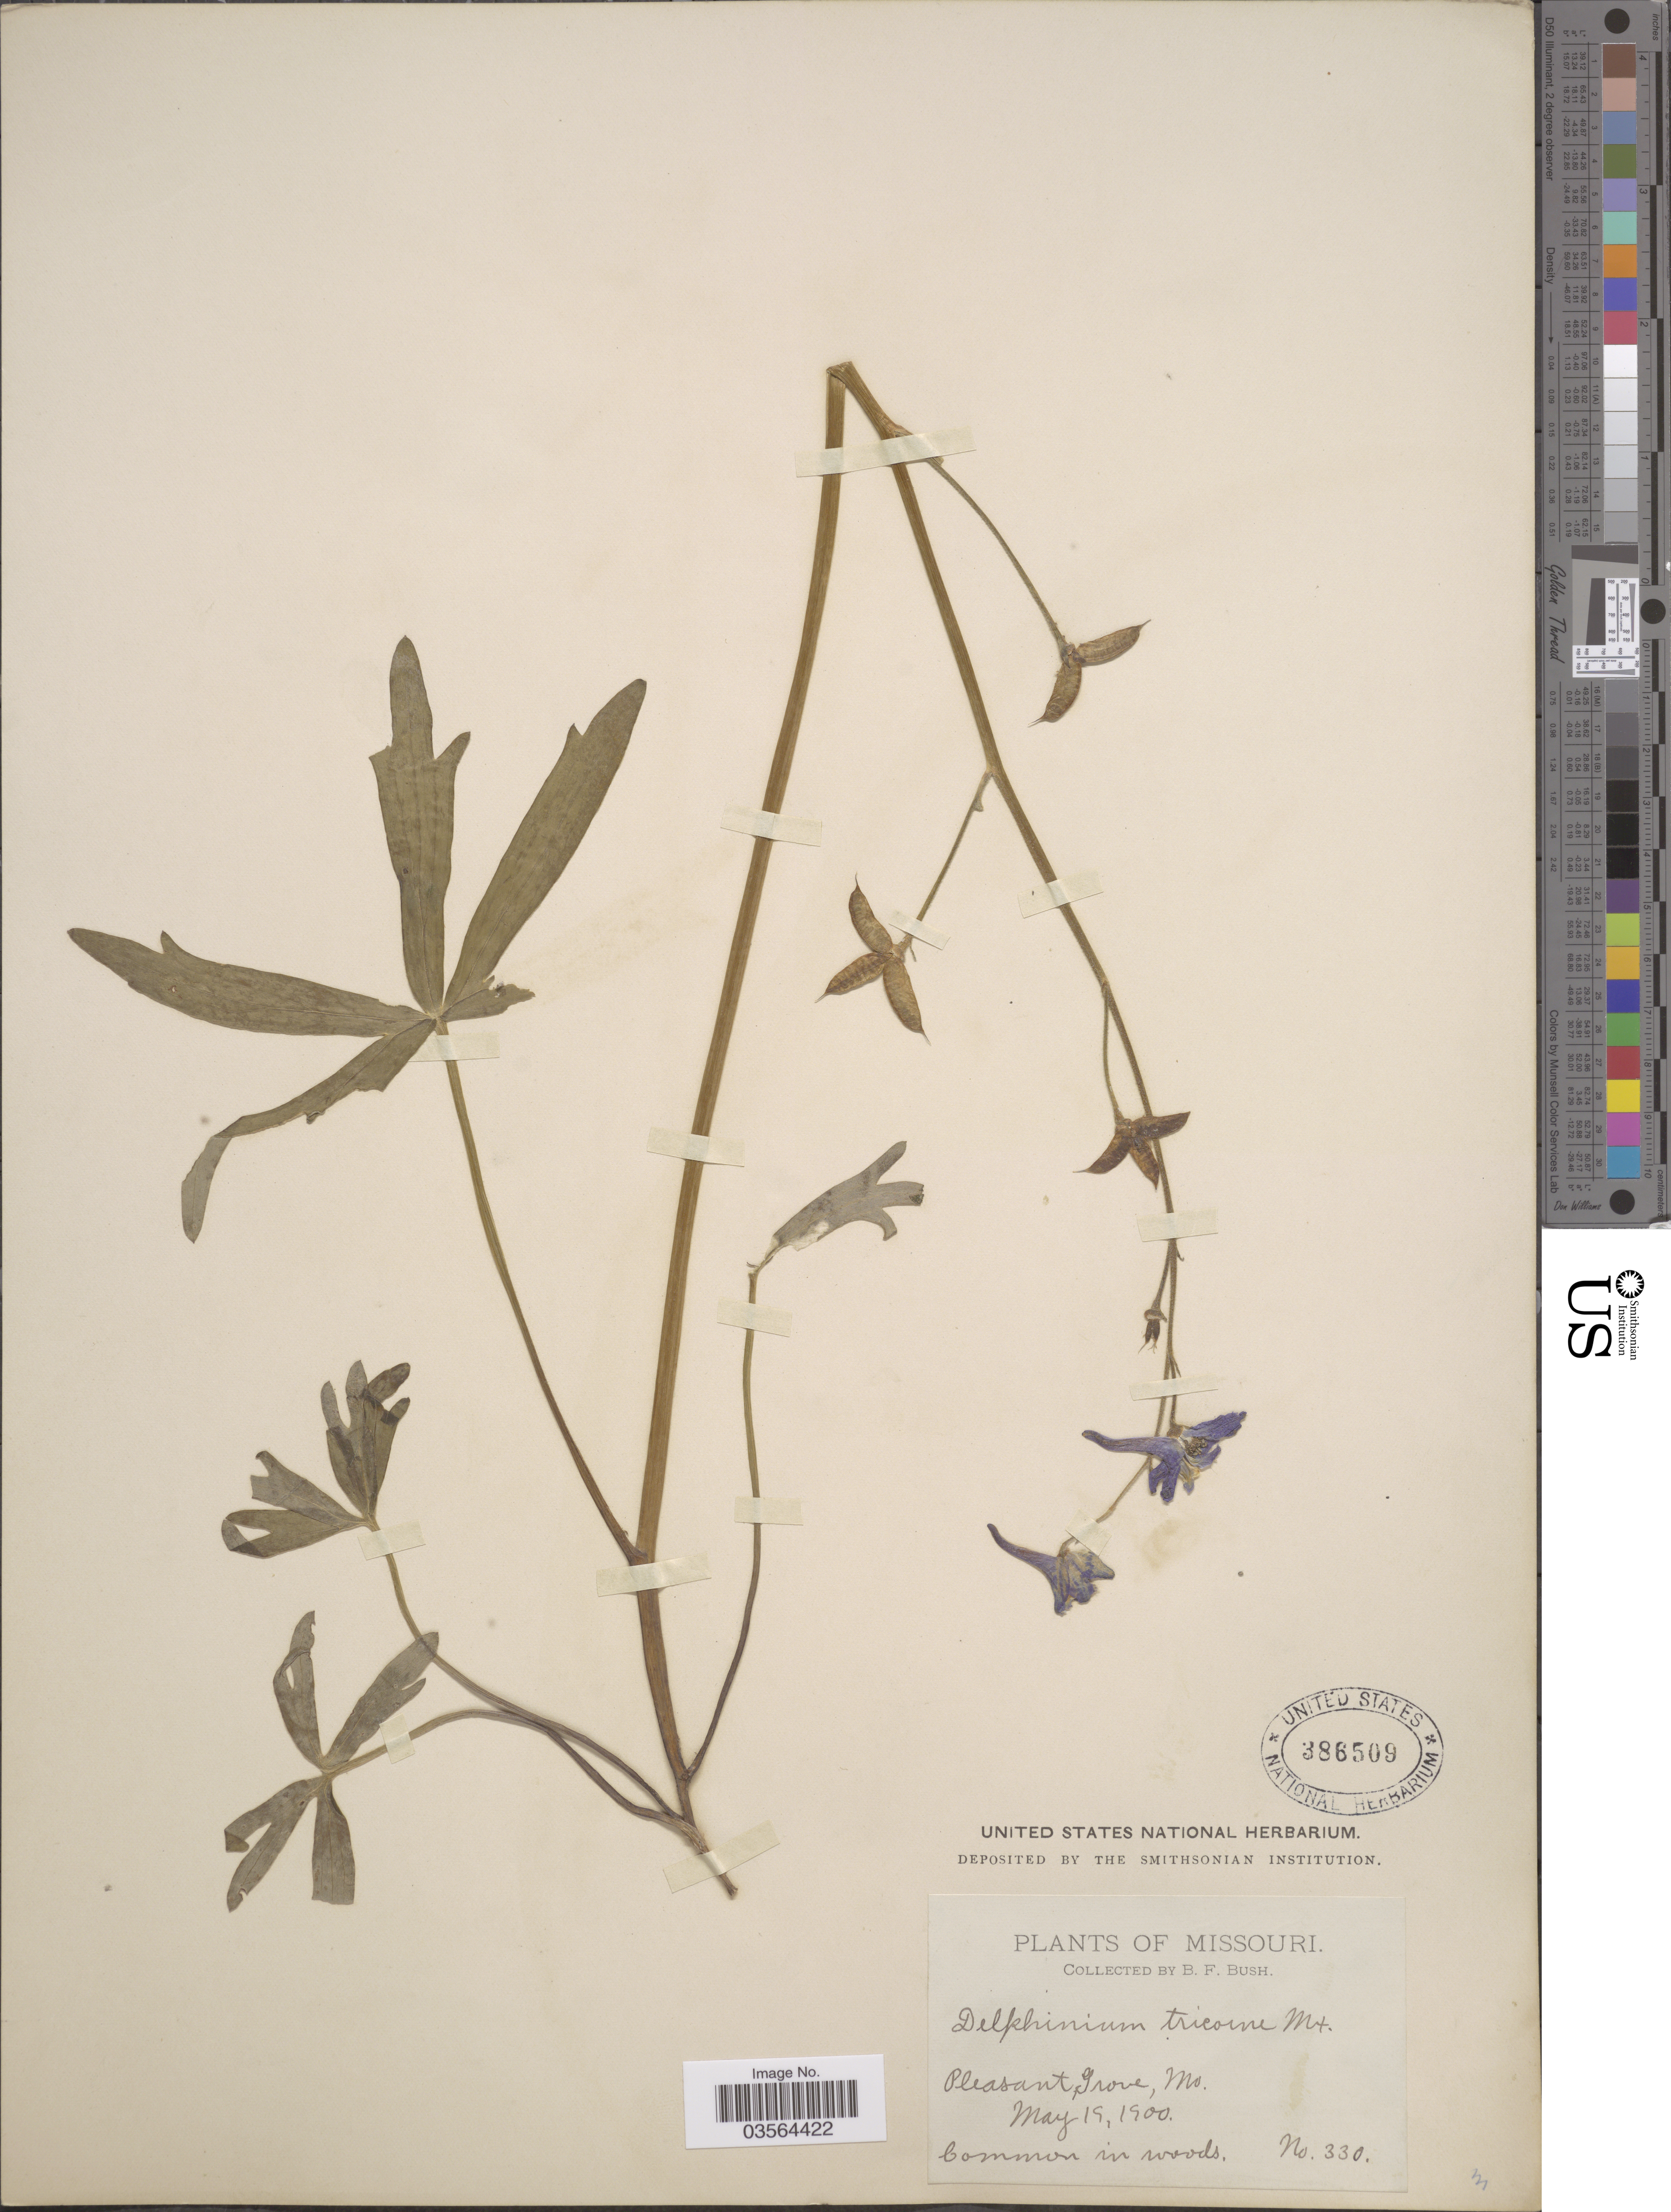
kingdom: Plantae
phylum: Tracheophyta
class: Magnoliopsida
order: Ranunculales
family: Ranunculaceae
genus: Delphinium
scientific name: Delphinium tricorne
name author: Michx.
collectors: B. F. Bush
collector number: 330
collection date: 1900-05-19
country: United States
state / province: Missouri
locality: Pleasant Grove.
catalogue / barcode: US 386509